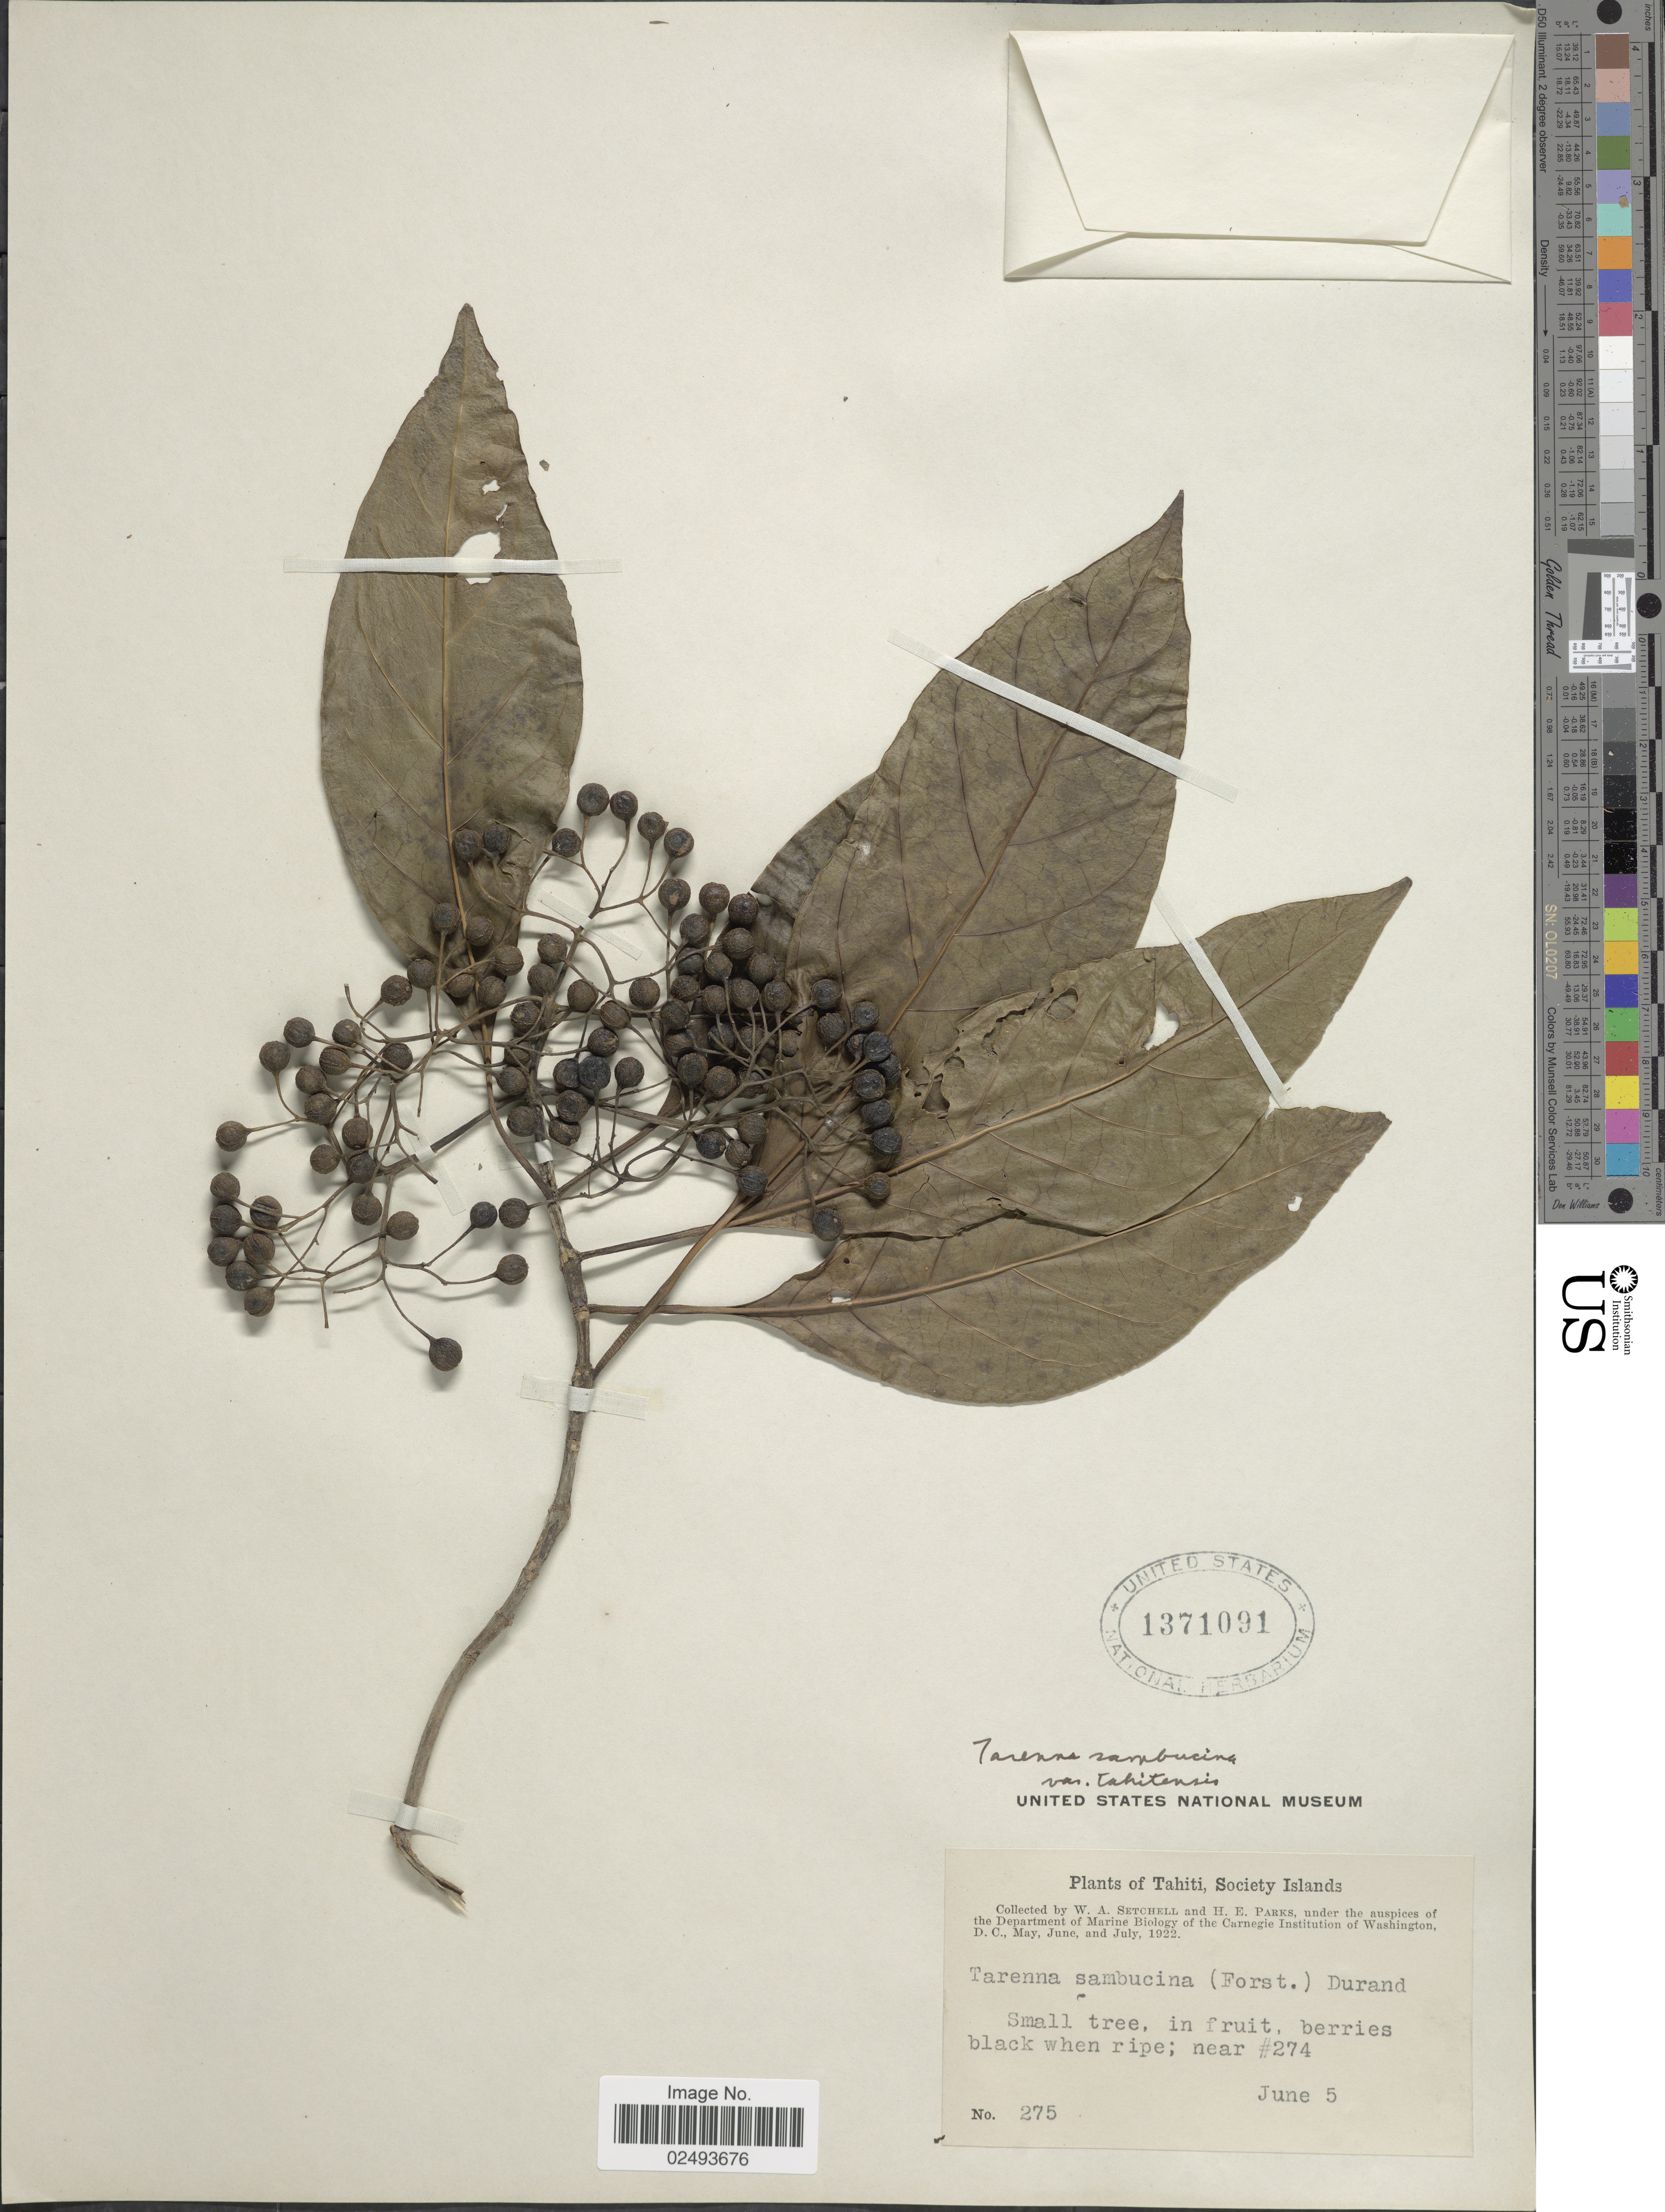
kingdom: Plantae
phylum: Tracheophyta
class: Magnoliopsida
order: Gentianales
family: Rubiaceae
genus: Tarenna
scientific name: Tarenna sambucina var. tahitensis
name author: (Valeton) Fosberg & Sachet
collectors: W. Setchell & H. E. Parks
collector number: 275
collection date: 1922-06-05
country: French Polynesia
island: Tahiti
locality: Tahiti, Society Islands, near #274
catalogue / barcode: US 1371091